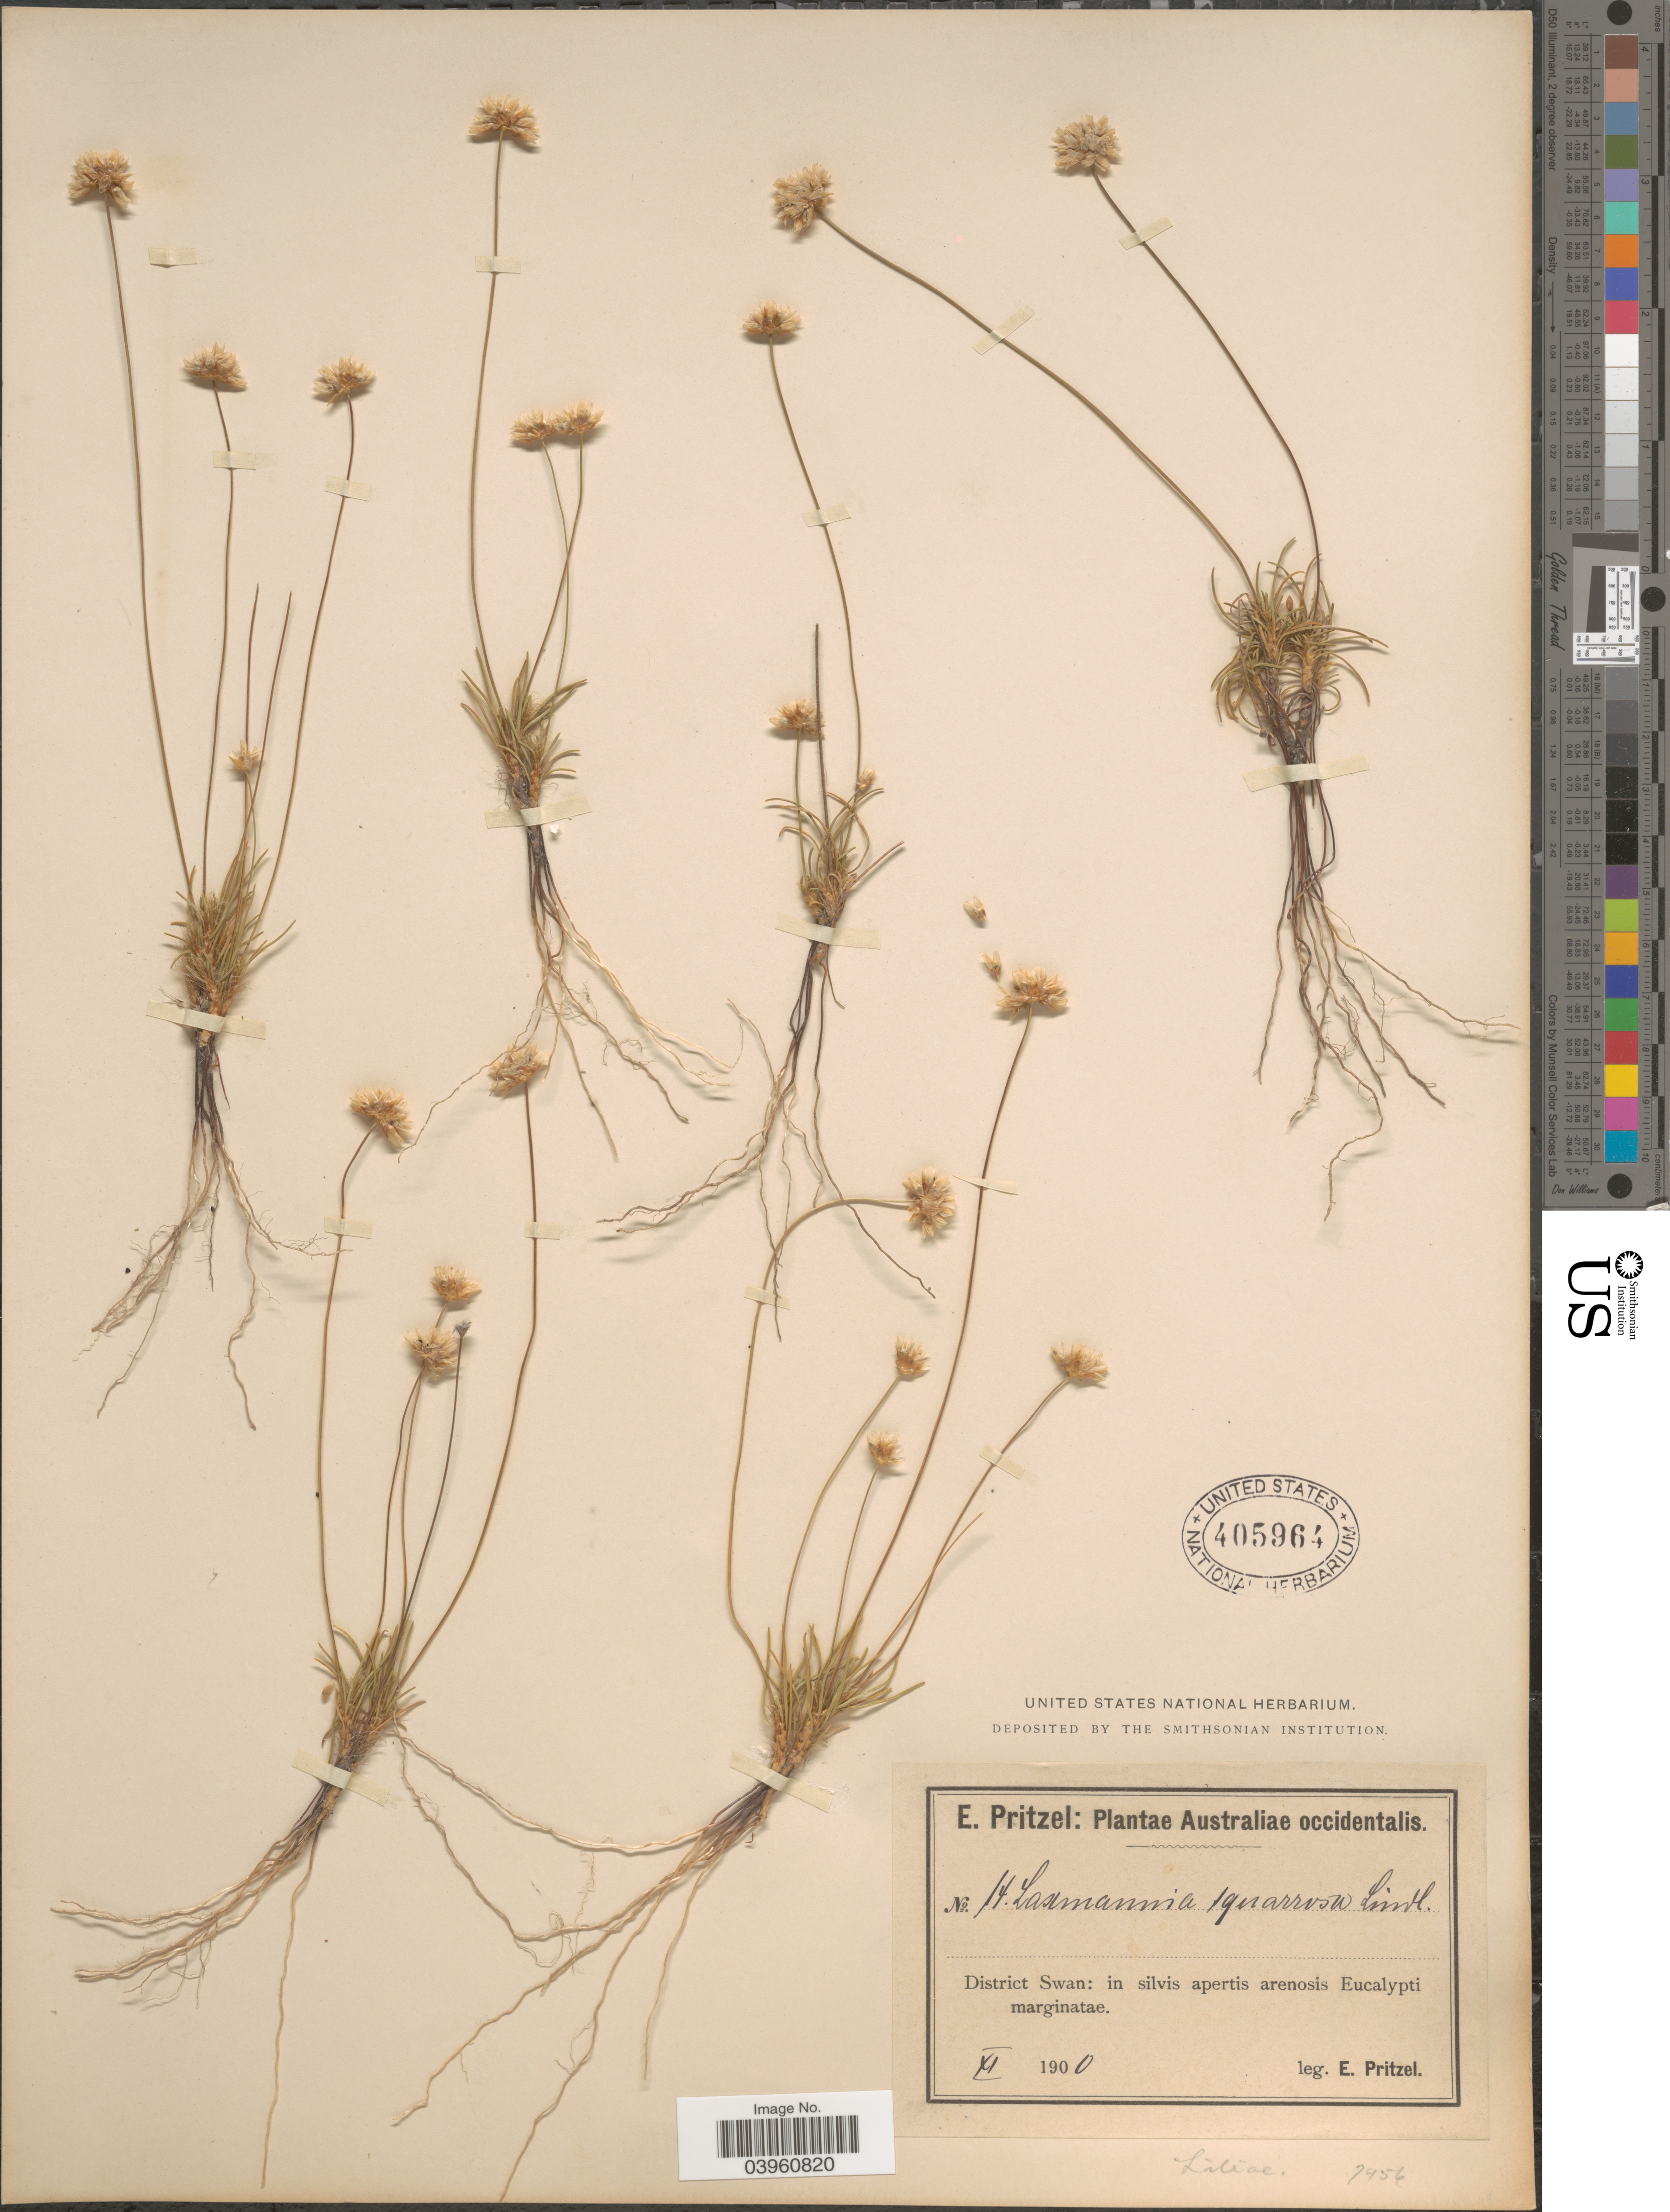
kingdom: Plantae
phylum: Tracheophyta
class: Liliopsida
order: Asparagales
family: Asparagaceae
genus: Laxmannia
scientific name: Laxmannia squarrosa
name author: Lindl.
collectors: E. G. Pritzel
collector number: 14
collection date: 1900-11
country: Australia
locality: Australiae occidentalis. District Swan: in silvis apertis arenosis Eucalypti marginatae.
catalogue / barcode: US 405964